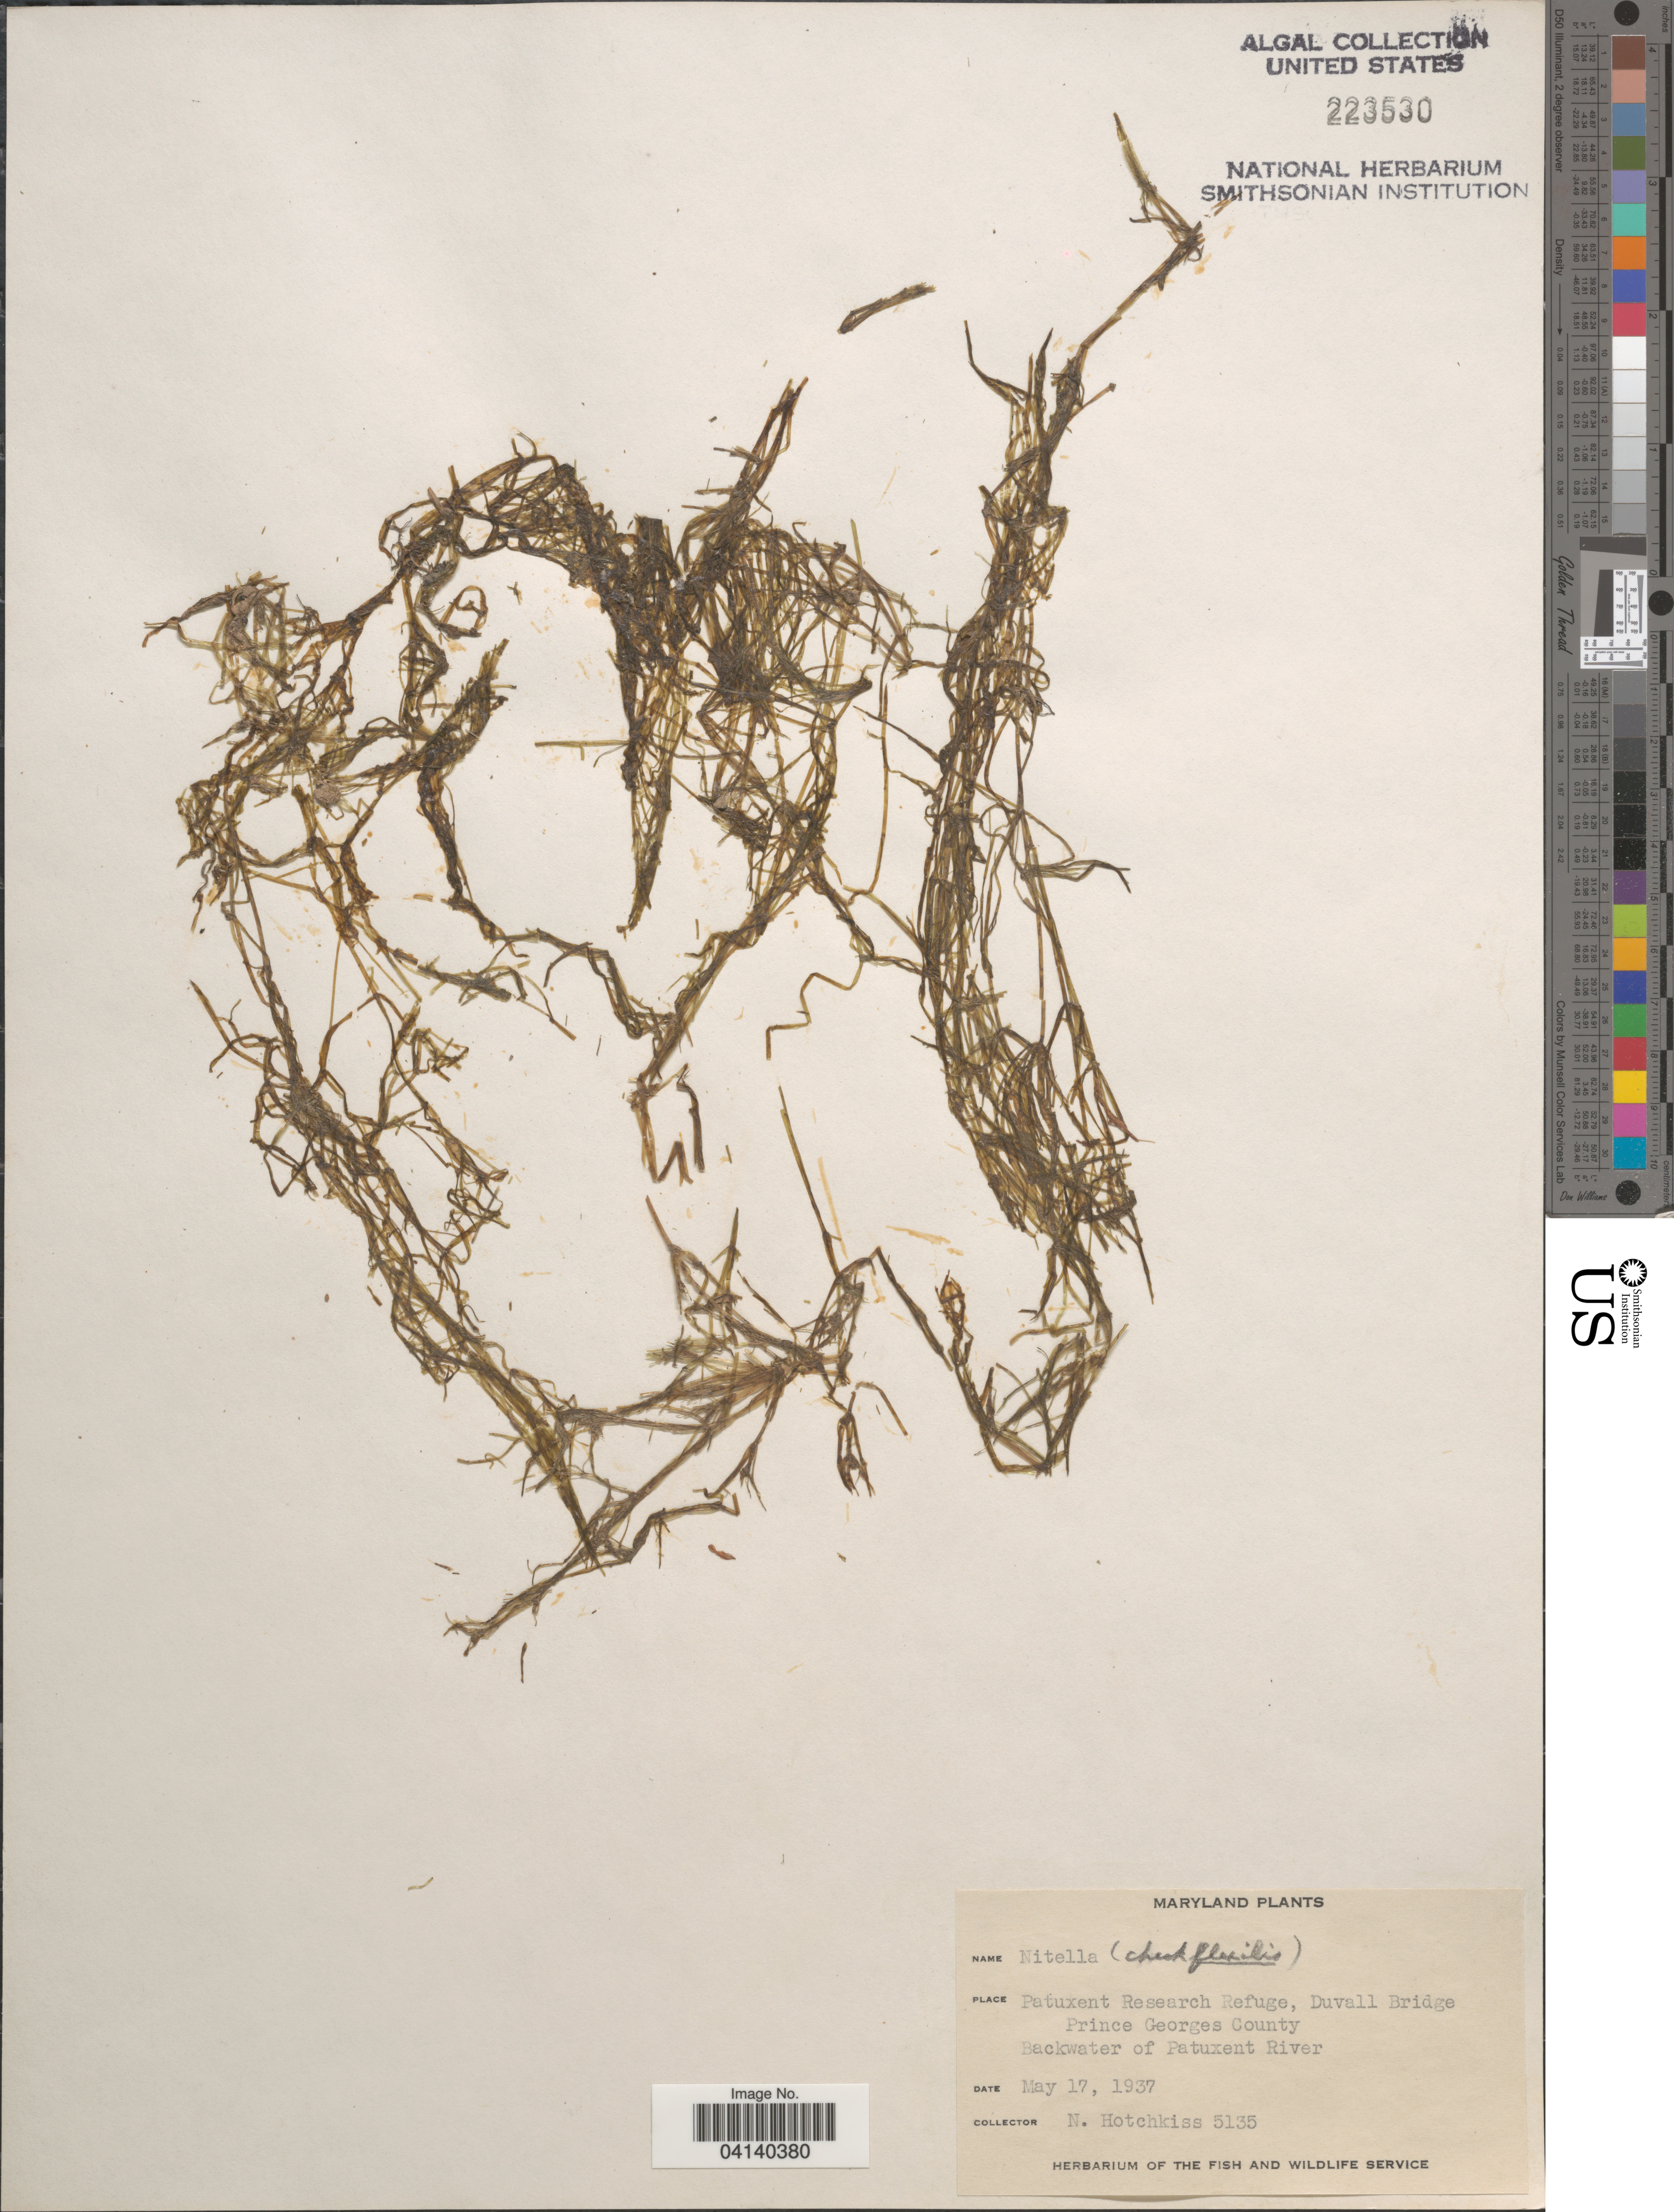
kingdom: Plantae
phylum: Charophyta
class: Charophyceae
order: Charales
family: Characeae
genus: Nitella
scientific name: Nitella flexilis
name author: (L.) C. Agardh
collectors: N. Hotchkiss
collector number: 5135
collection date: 1937-05-17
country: United States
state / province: Maryland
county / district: Prince George's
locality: Patuxent Research Refuge, Duvall Bridge. Prince Georges County. Backwater of Patuxent River.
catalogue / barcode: US 223530